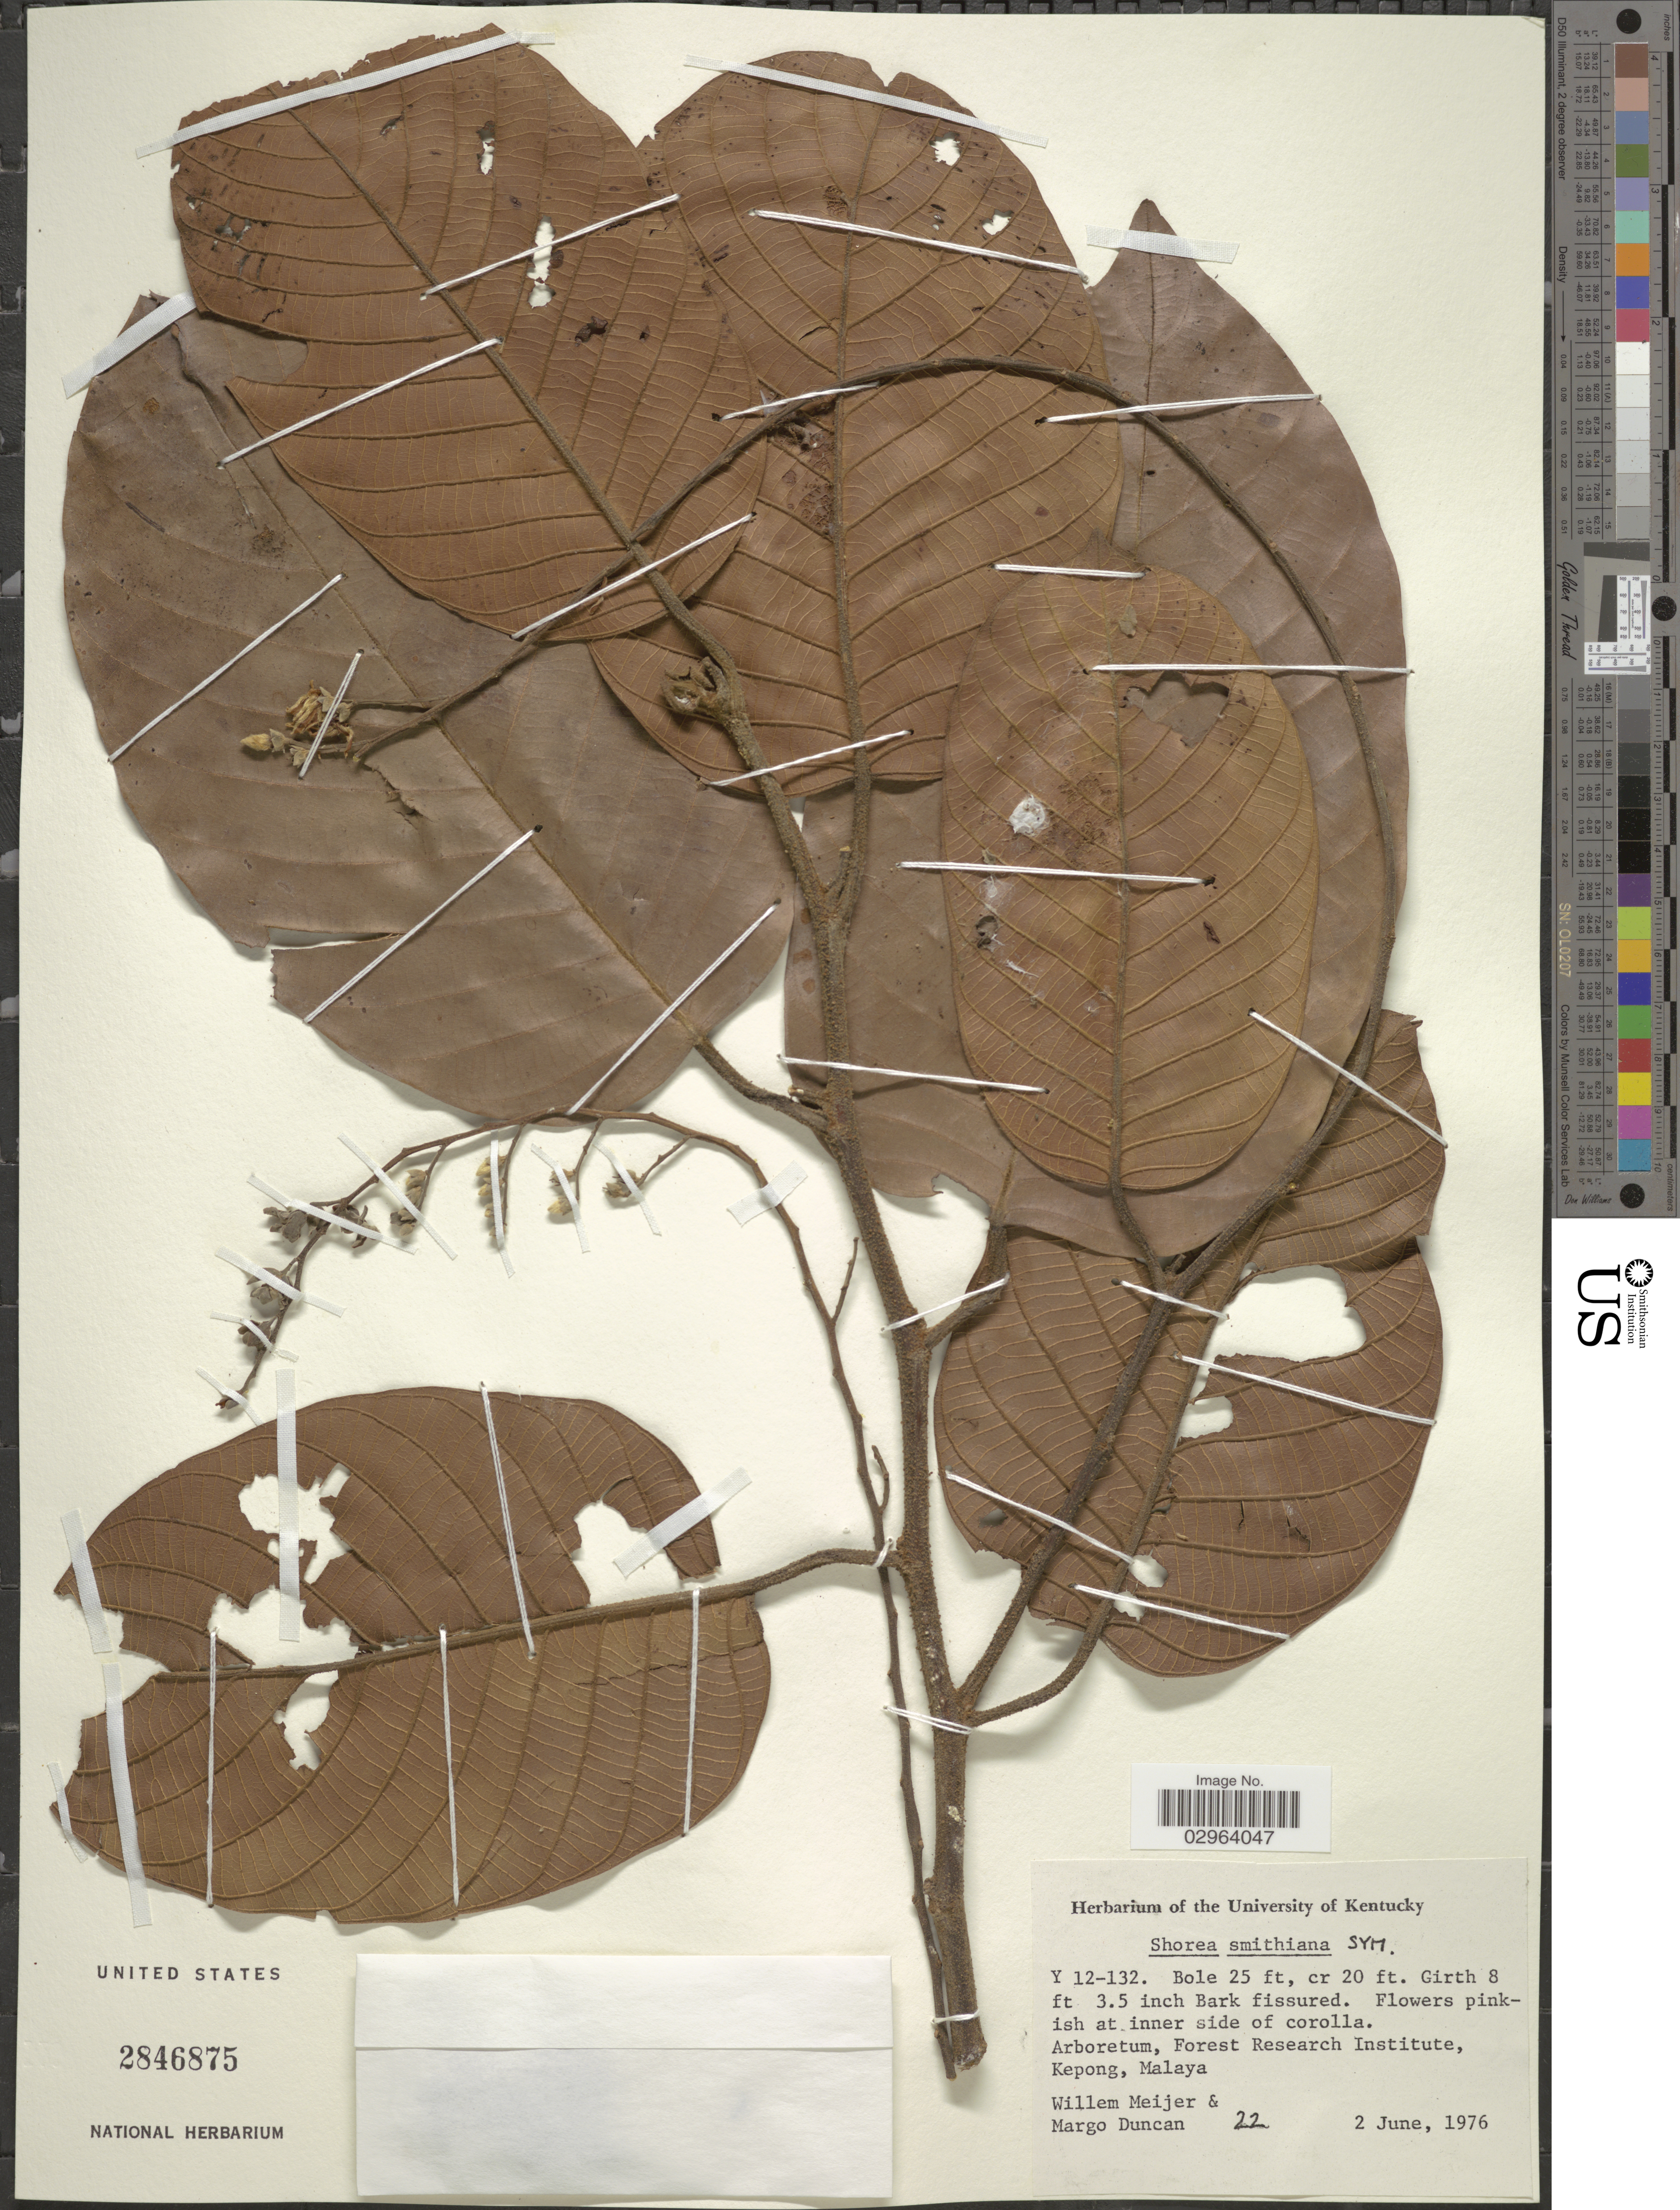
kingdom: Plantae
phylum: Tracheophyta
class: Magnoliopsida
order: Malvales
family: Dipterocarpaceae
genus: Rubroshorea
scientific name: Rubroshorea smithiana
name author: (Symington) P.S. Ashton & J. Heck.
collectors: W. Meijer & M. Duncan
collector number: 22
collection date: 1976-06-02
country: Malaysia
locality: Arboretum, Forest Research Institute, Kepong, Malaya.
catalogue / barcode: US 2846875